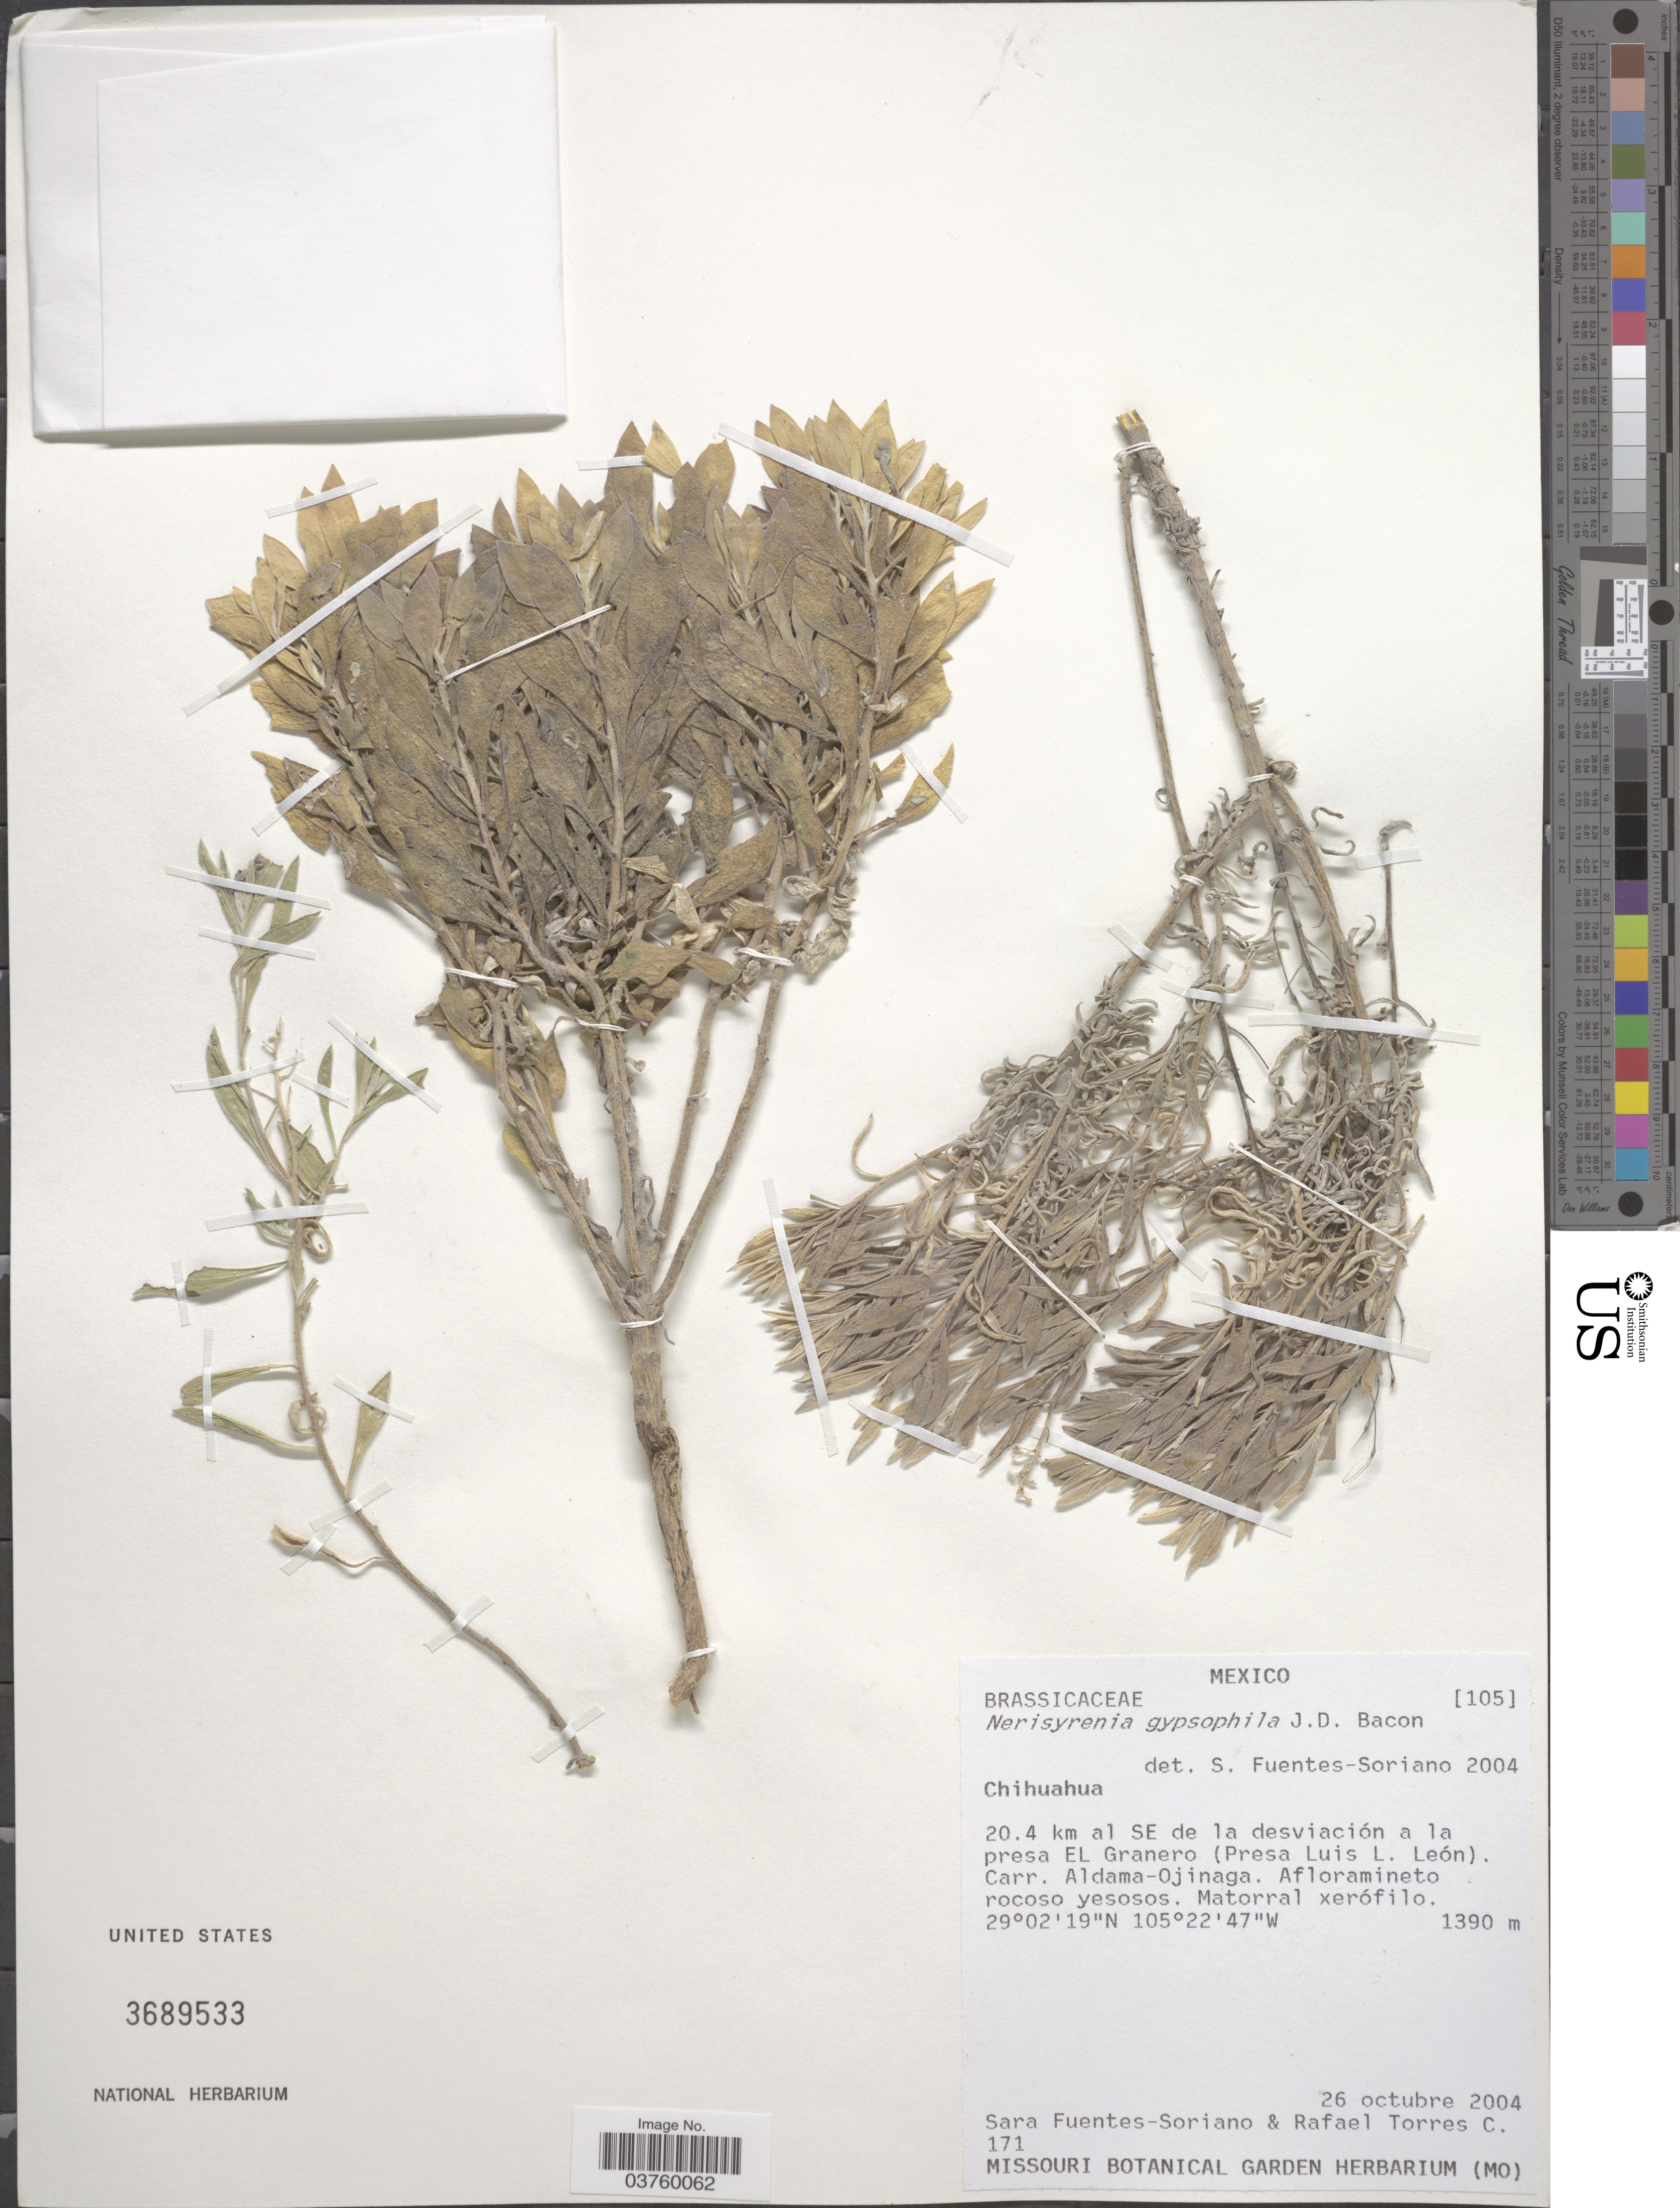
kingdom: Plantae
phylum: Tracheophyta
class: Magnoliopsida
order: Brassicales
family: Brassicaceae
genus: Nerisyrenia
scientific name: Nerisyrenia gypsophila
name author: J.D. Bacon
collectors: S. Fuentes-Soriano & R. Torres C.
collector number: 171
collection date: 2004-10-26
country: Mexico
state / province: Chihuahua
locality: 20.4 km al SE de la desviación a la presa El Granero (Presa Luis L. León).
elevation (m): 1390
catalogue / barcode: US 3689533